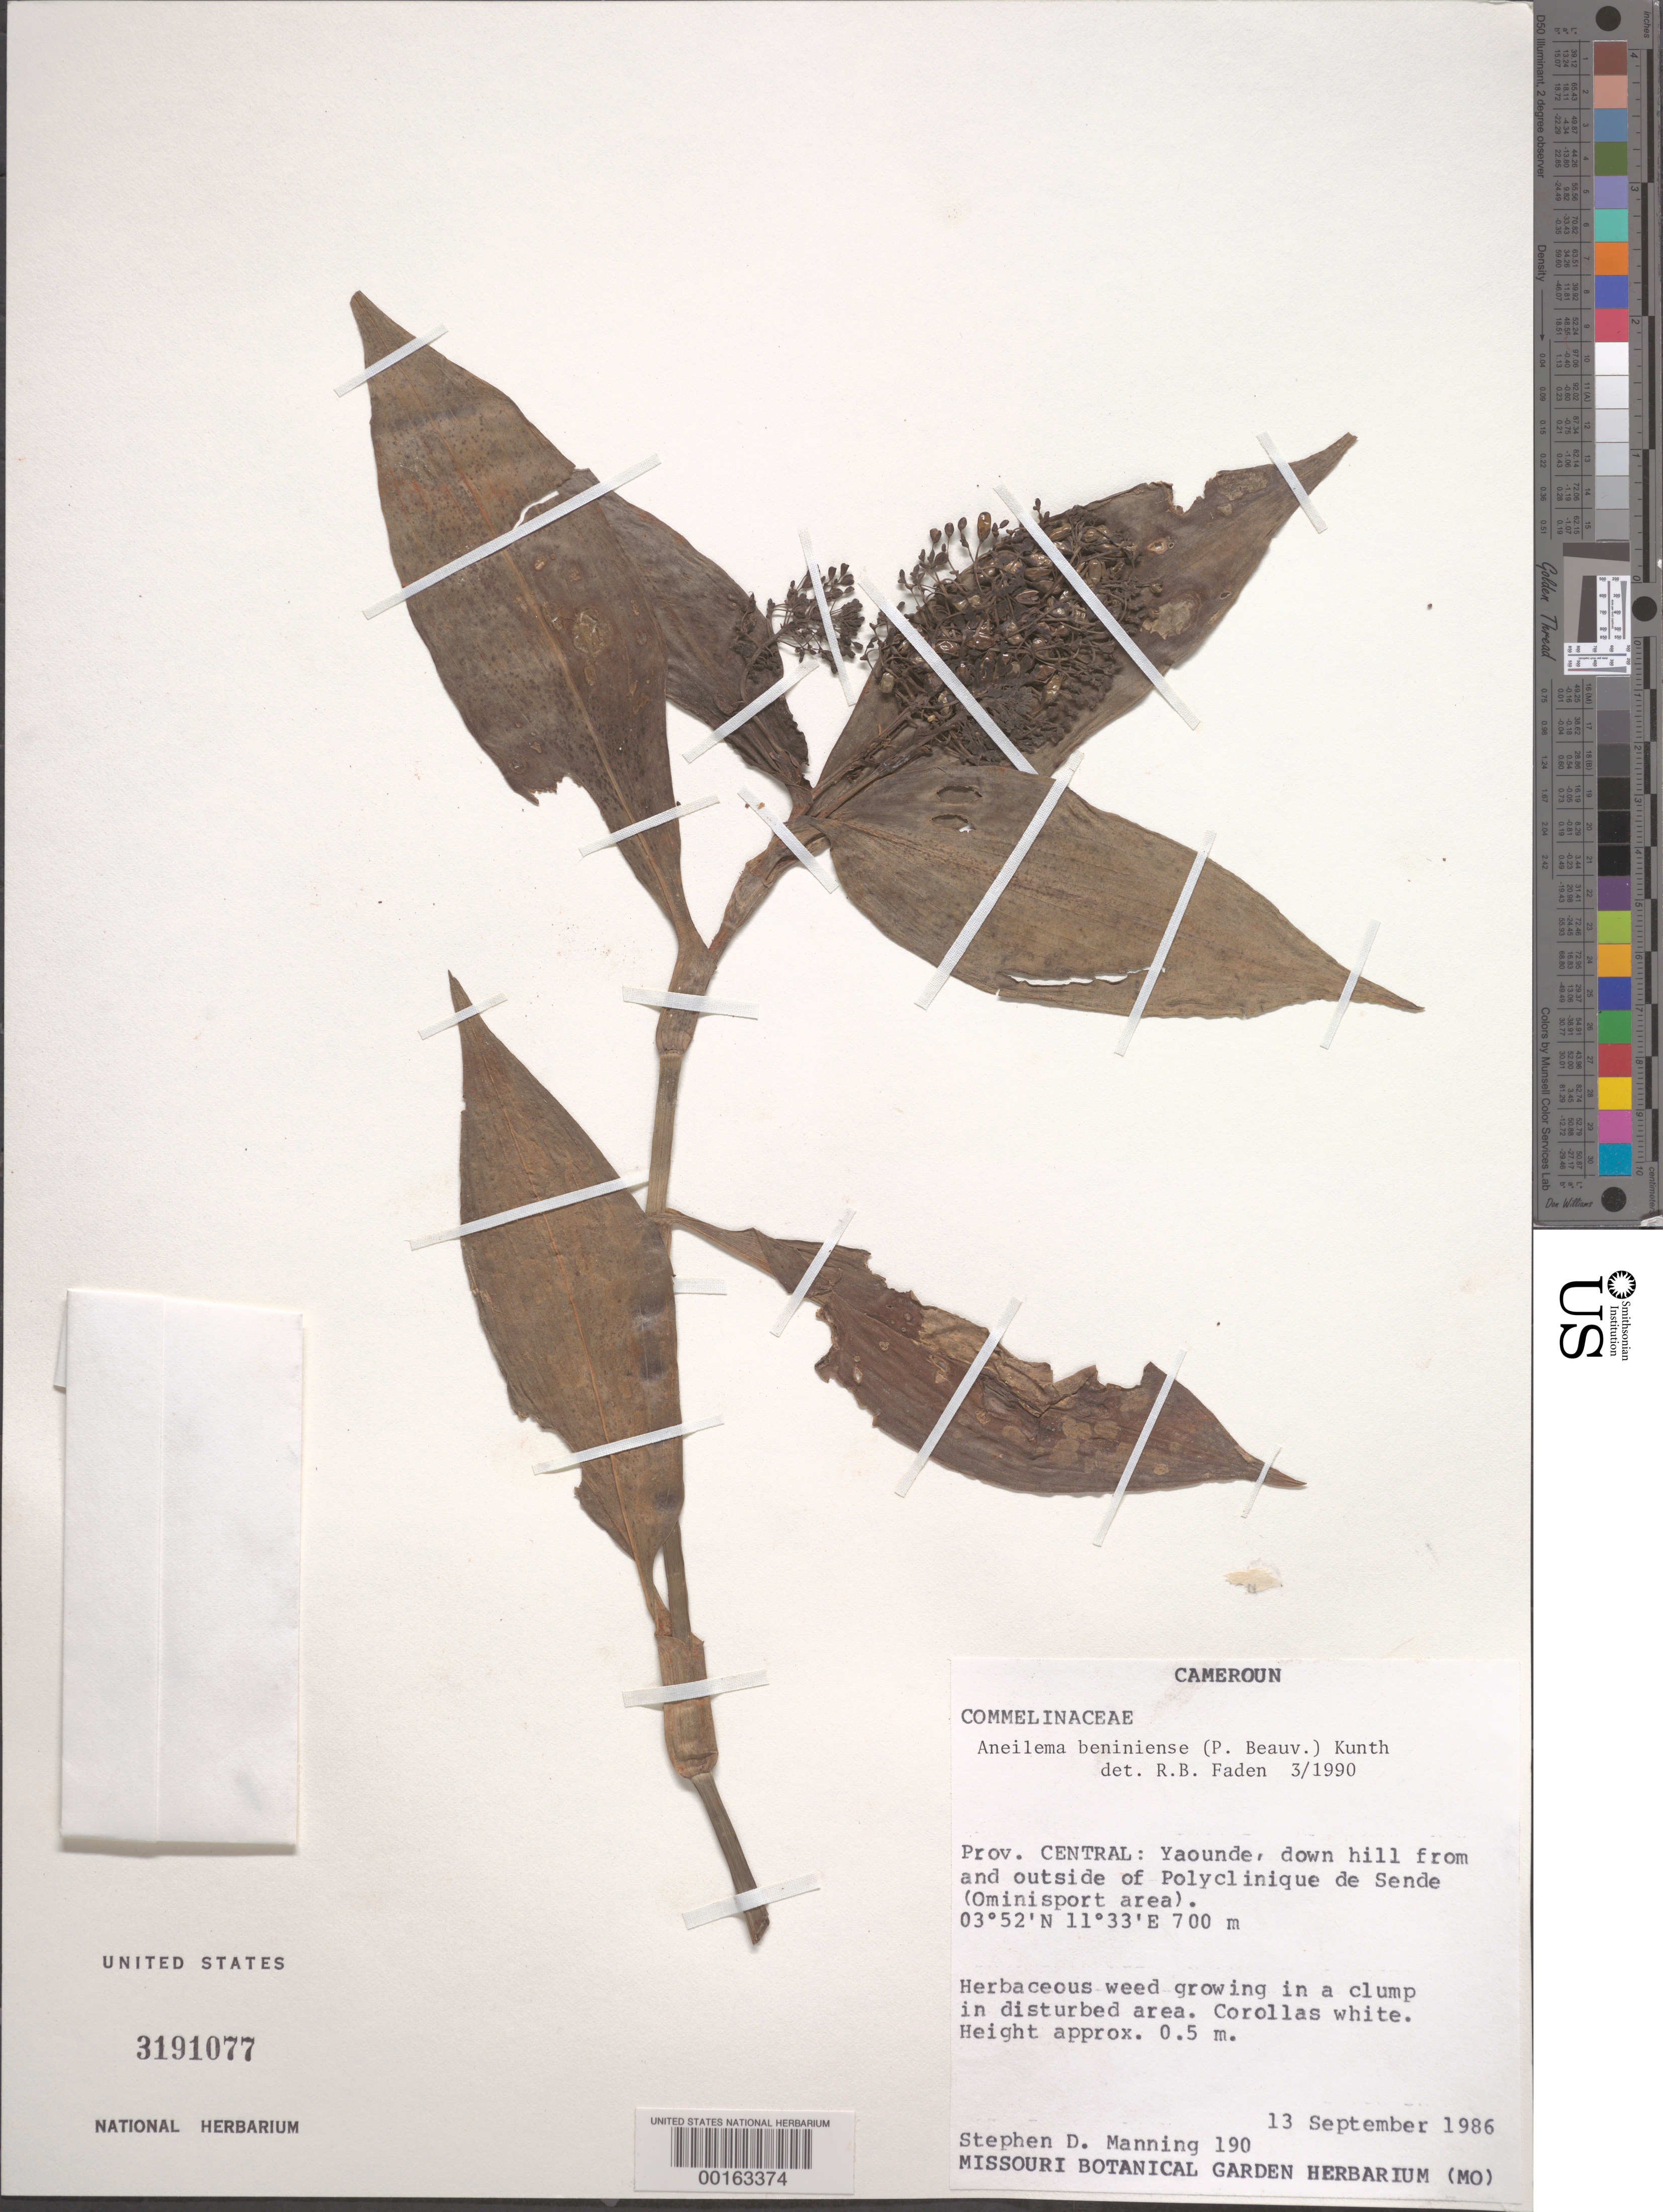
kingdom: Plantae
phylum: Tracheophyta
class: Liliopsida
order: Commelinales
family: Commelinaceae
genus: Aneilema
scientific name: Aneilema beniniense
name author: (P. Beauv.) Kunth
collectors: S. Manning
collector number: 190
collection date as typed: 13 Sep 1986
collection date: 1986-09-13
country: Cameroon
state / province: Centre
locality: Yaounde, ominisport area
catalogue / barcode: US 3191077